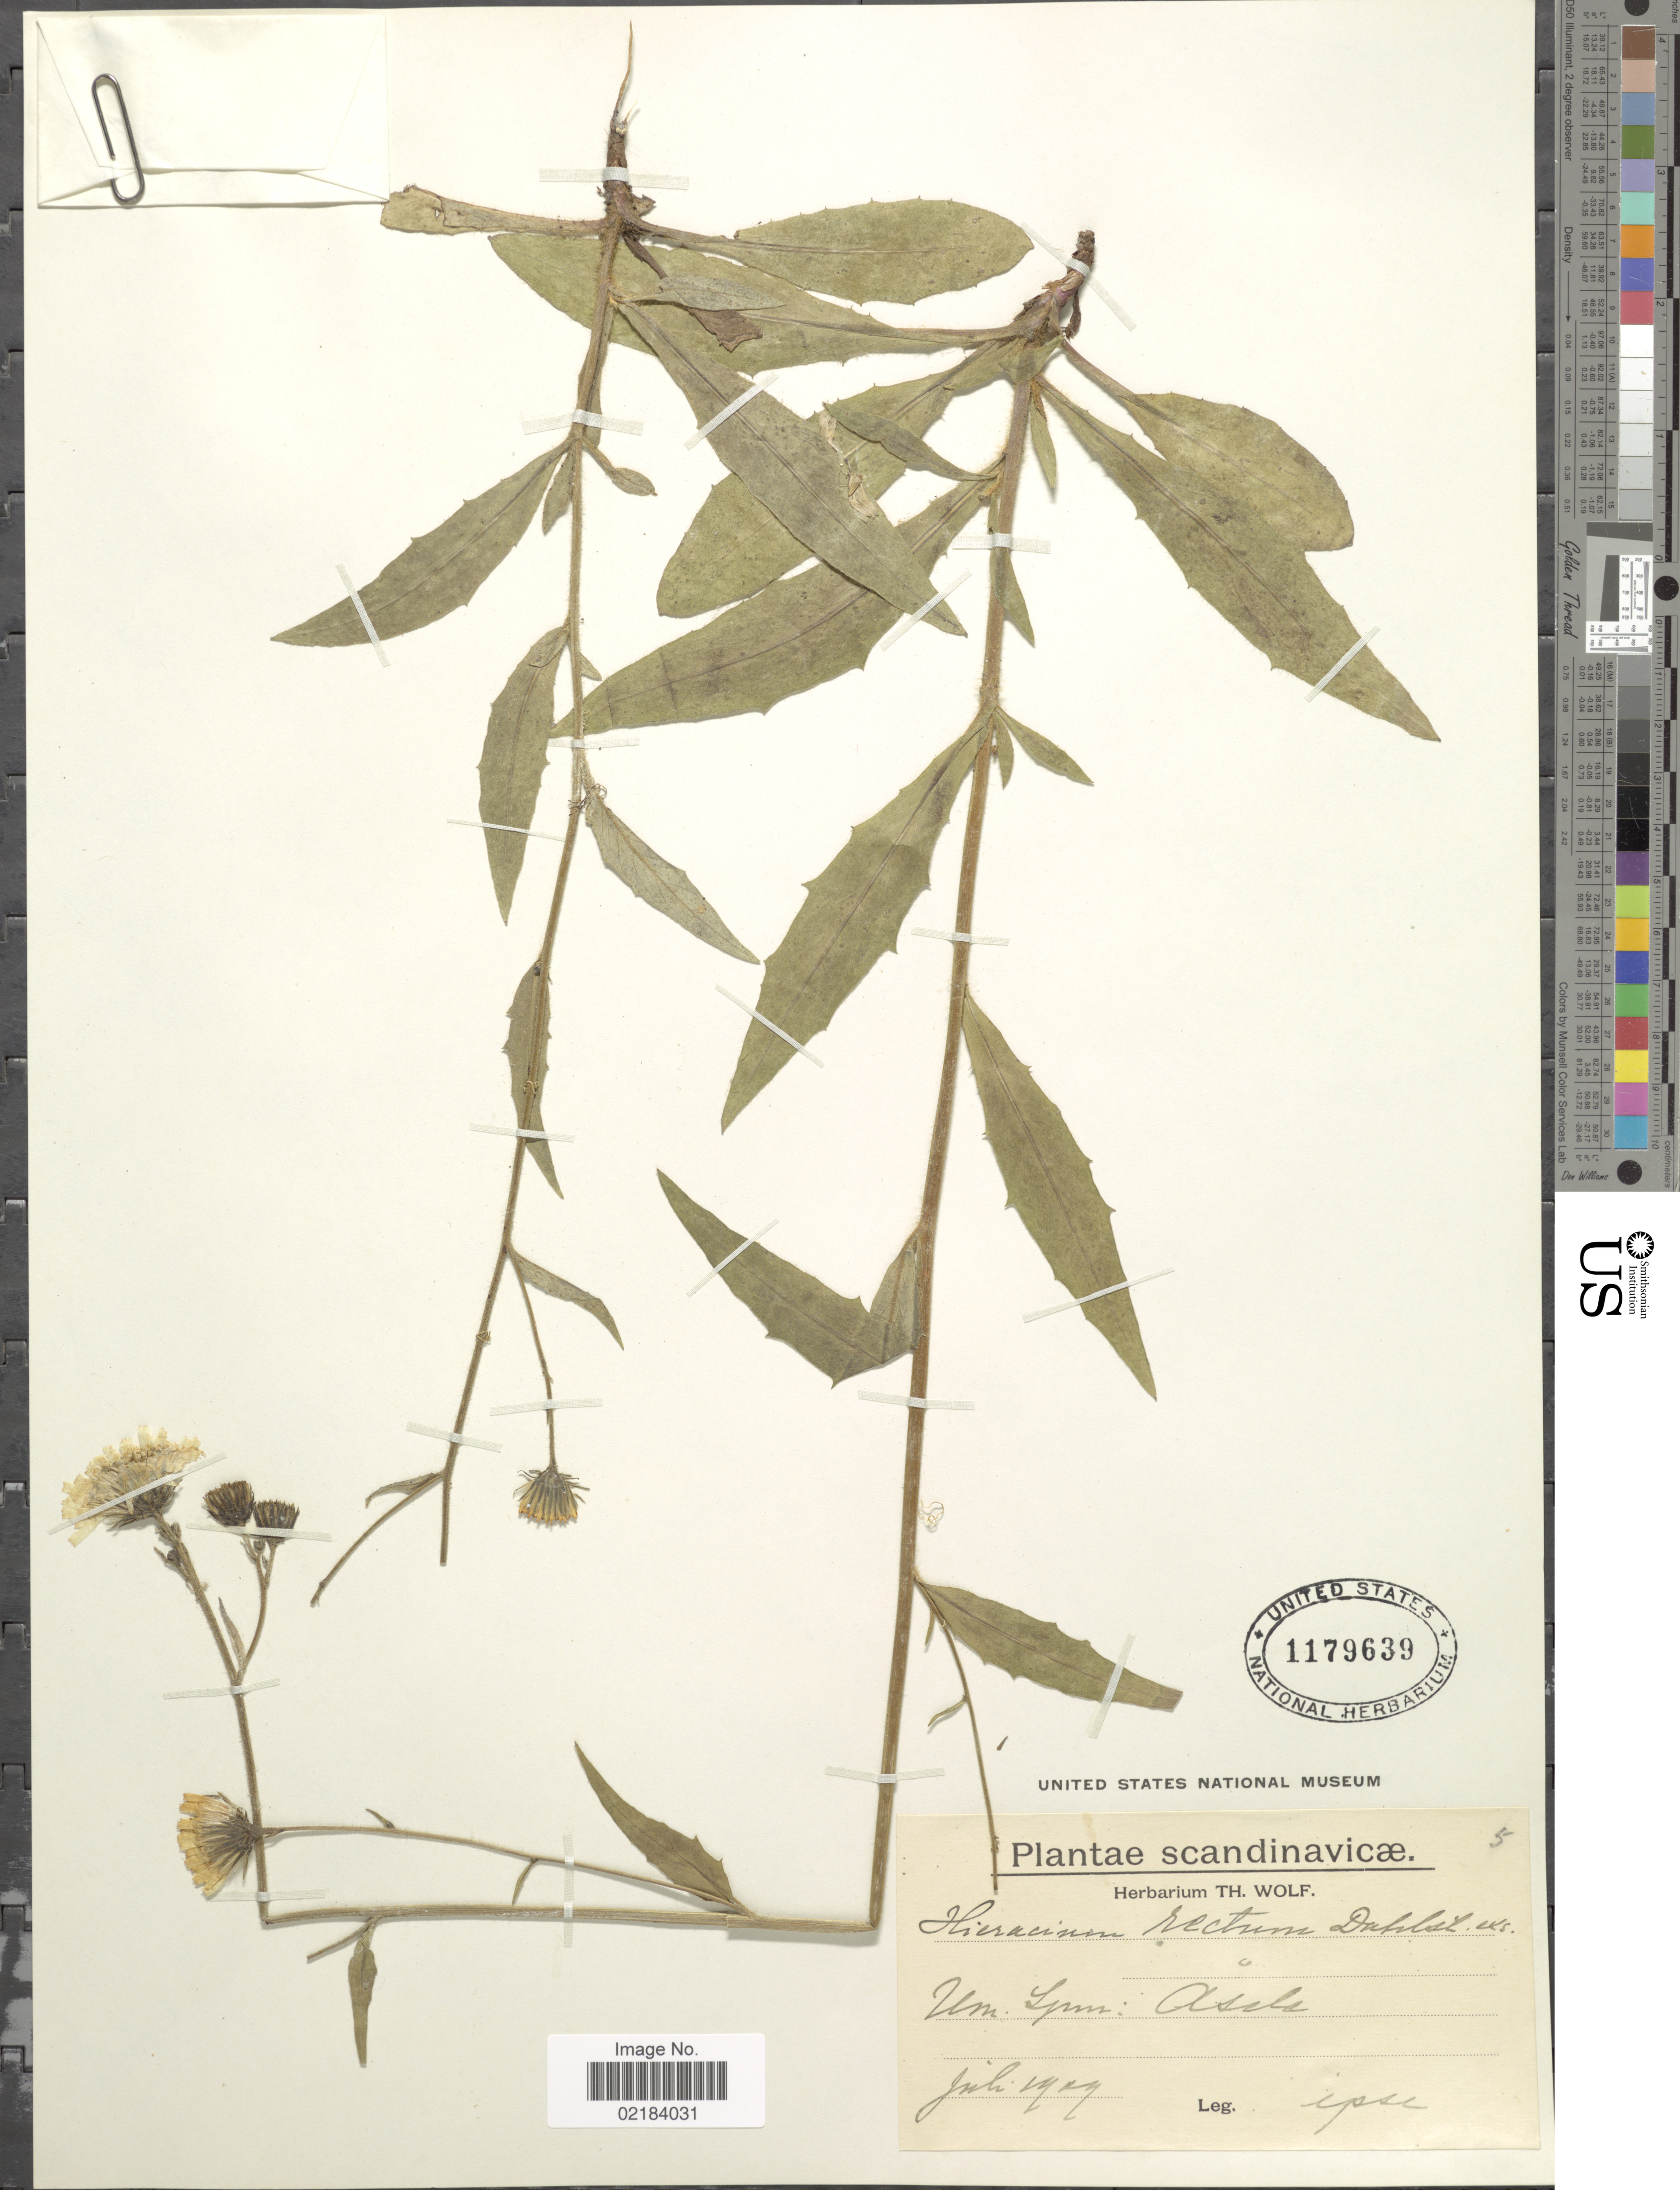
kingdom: Plantae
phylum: Tracheophyta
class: Magnoliopsida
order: Asterales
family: Asteraceae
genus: Hieracium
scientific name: Hieracium patens subsp. pseuderiophorum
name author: (Loret & Timb.-Lagr.) Greuter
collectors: T. Wolf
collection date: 1909-07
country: Sweden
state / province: Västerbotten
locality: Scandinavica. Um. Lpm. Asela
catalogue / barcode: US 1179639